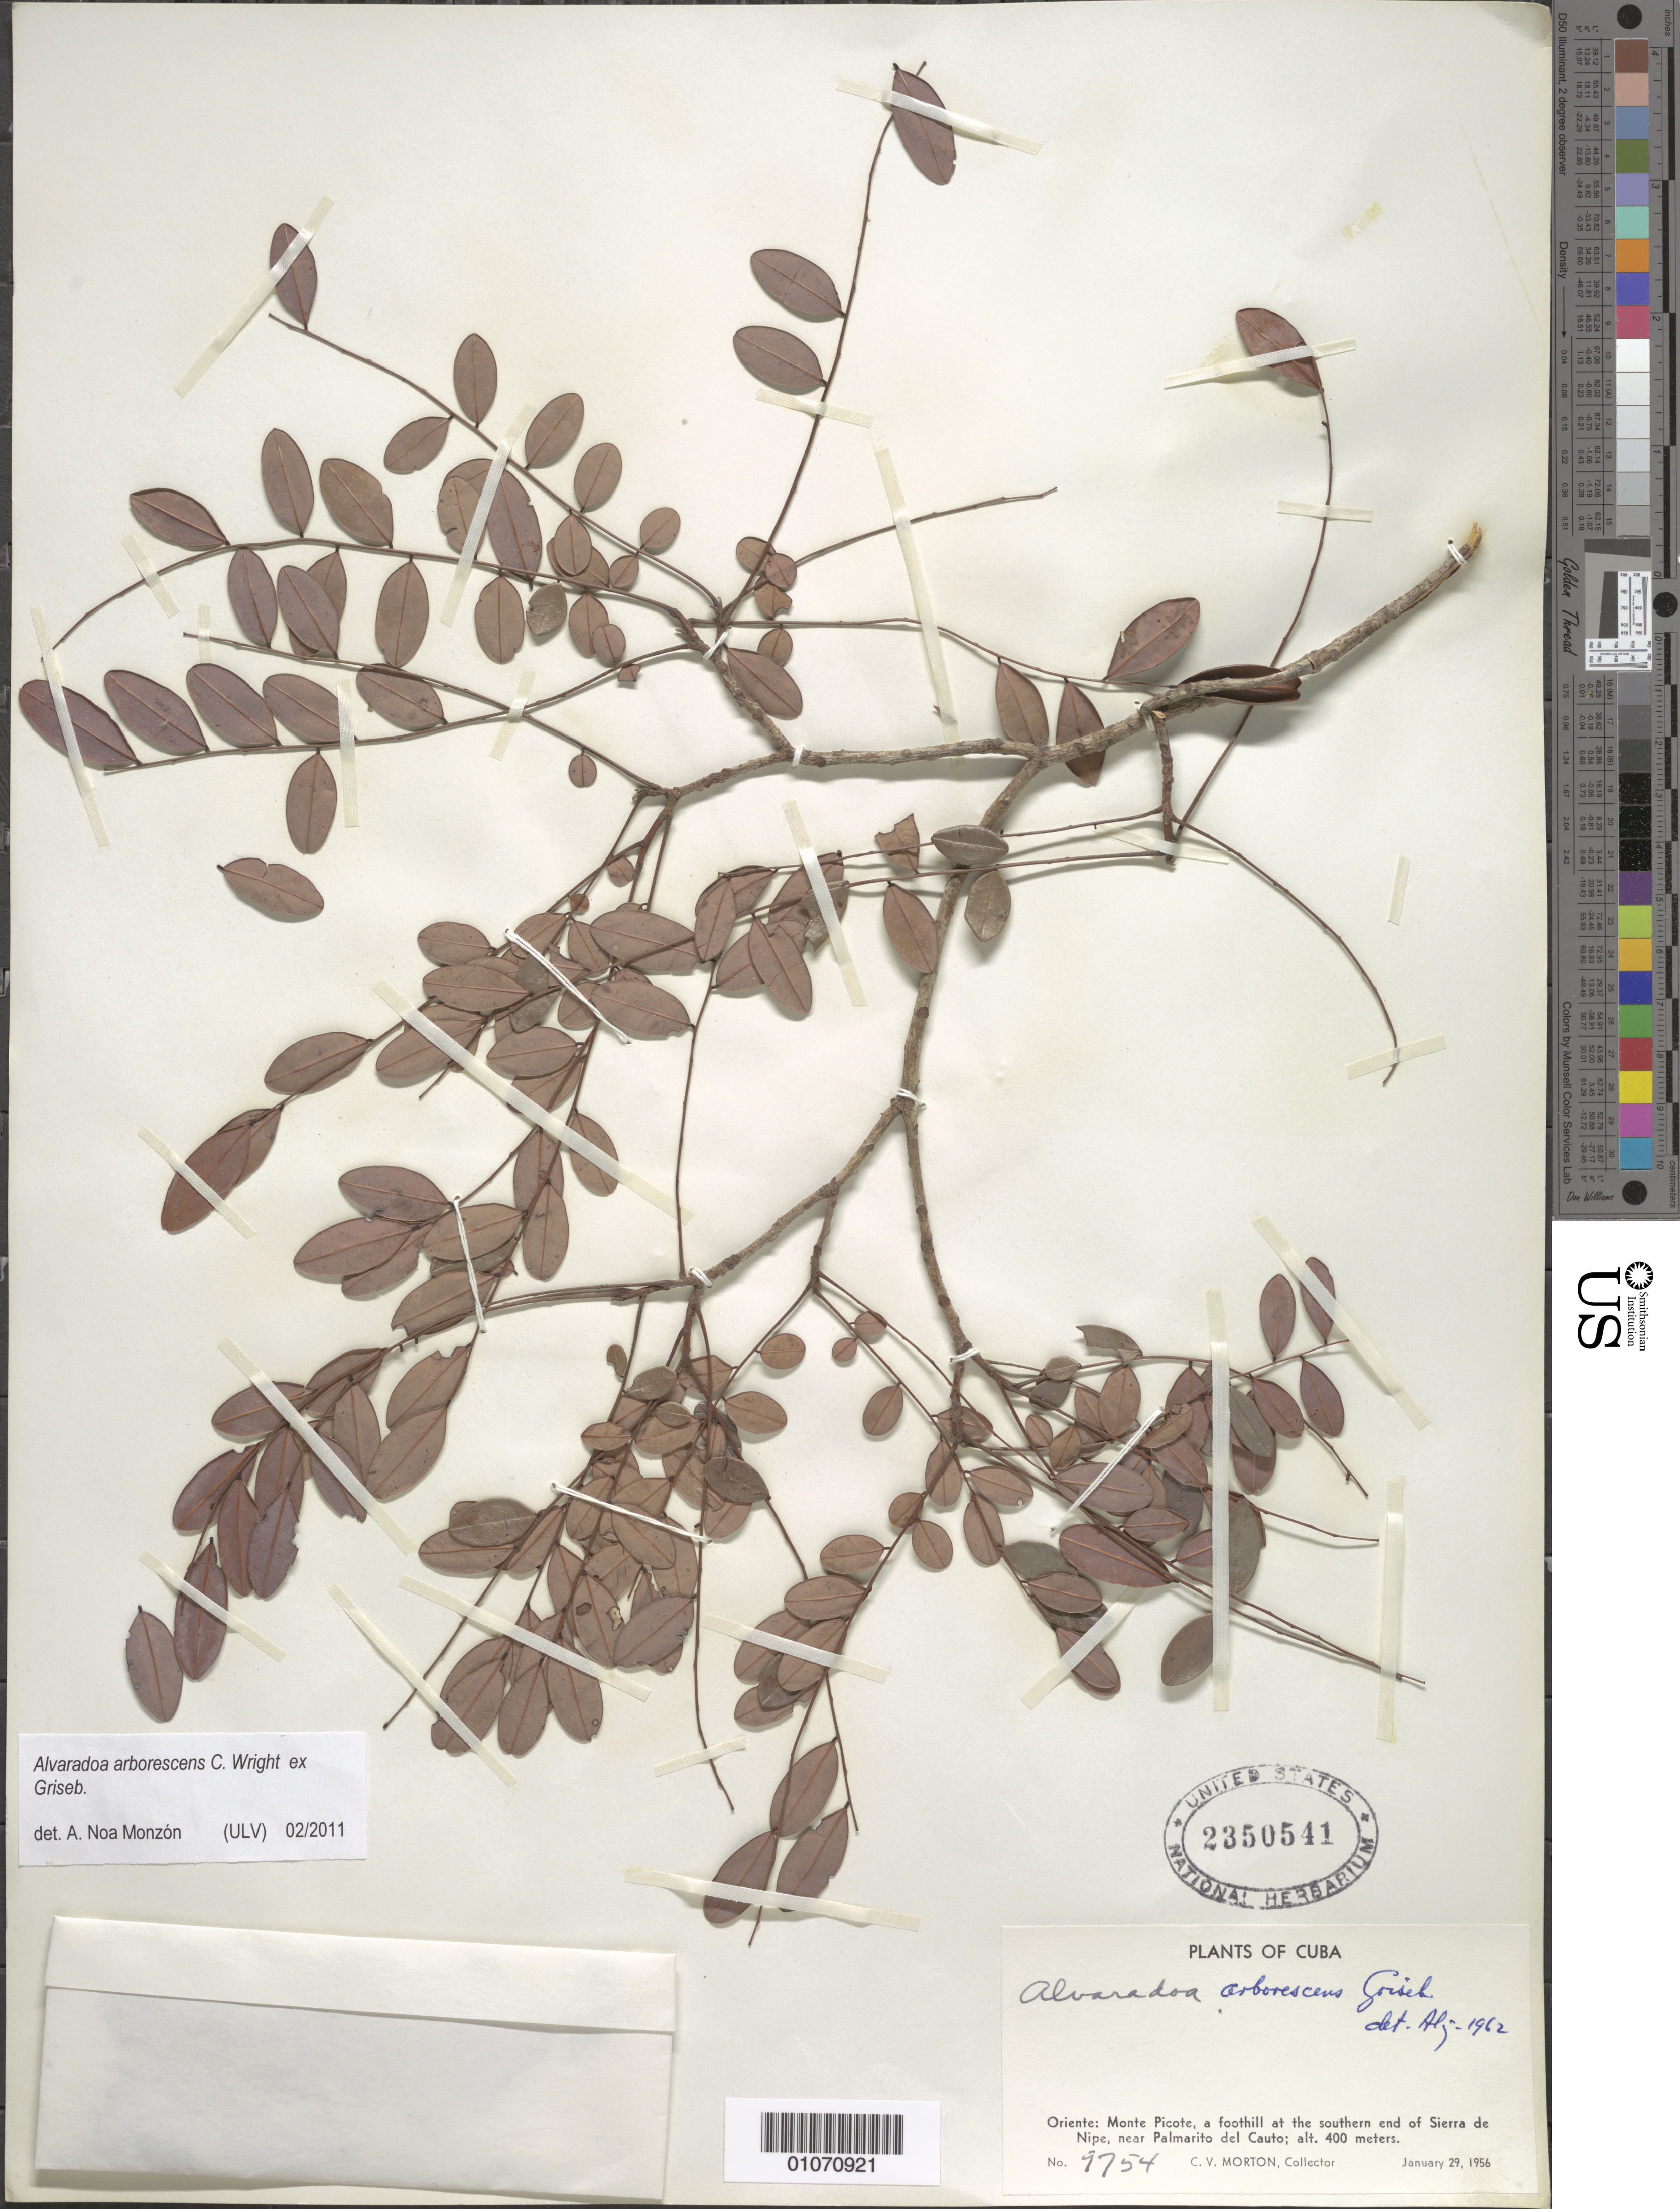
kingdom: Plantae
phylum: Tracheophyta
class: Magnoliopsida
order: Picramniales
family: Picramniaceae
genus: Alvaradoa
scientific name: Alvaradoa arborescens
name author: C. Wright in Griseb.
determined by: Noa Monzón, A.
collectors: C. V. Morton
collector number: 9754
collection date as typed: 29 Jan 1956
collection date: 1956-01-29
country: Cuba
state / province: Holguín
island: Cuba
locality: Monte Picote, S end of Sierra de Nipe, near Palmarito del Cauto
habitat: Foothill at southern end of sierra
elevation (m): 400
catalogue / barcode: US 2350541